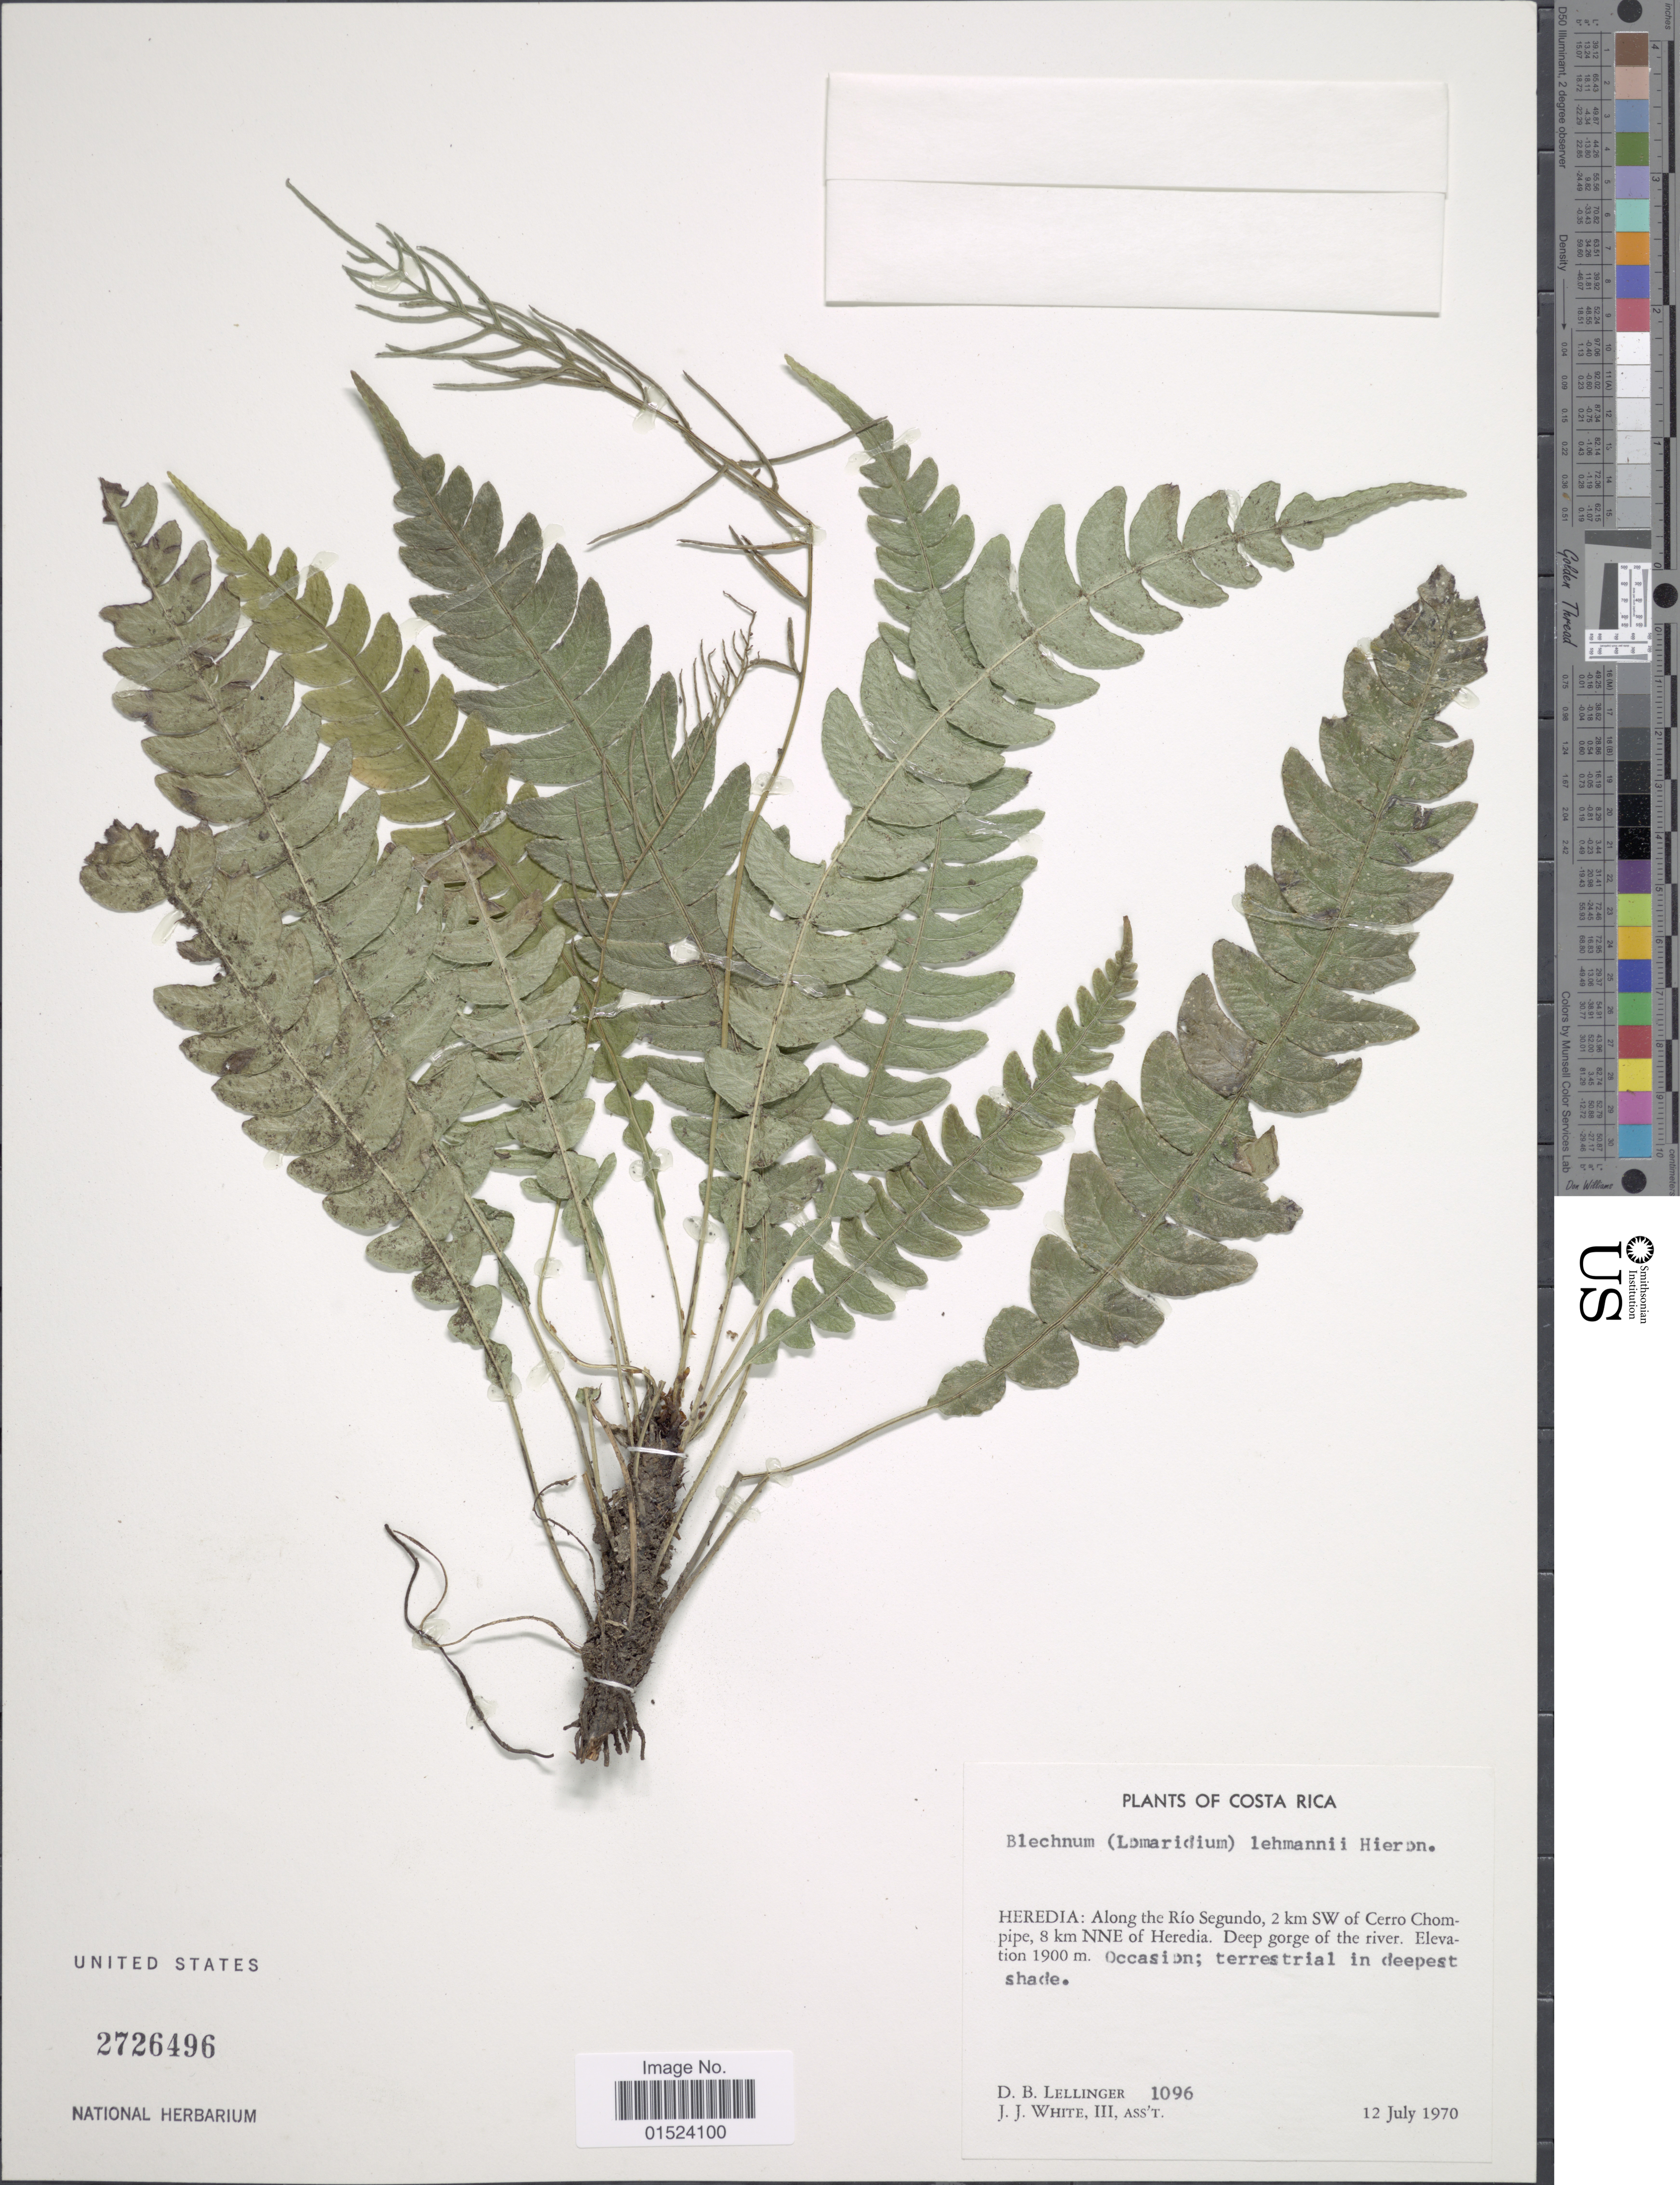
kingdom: Plantae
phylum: Tracheophyta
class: Polypodiopsida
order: Polypodiales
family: Blechnaceae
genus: Blechnum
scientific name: Blechnum l'herminieri subsp. lehmannii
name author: (Hieron.) Lellinger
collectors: D. B. Lellinger & J. J. White III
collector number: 1096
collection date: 1970-07-12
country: Costa Rica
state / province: Heredia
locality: Along the Río Segundo, 2 km SW of Cerro Chompipe, 8 km NNE of Heredia. Deep gorge of the river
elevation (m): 1900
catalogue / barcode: US 2726496